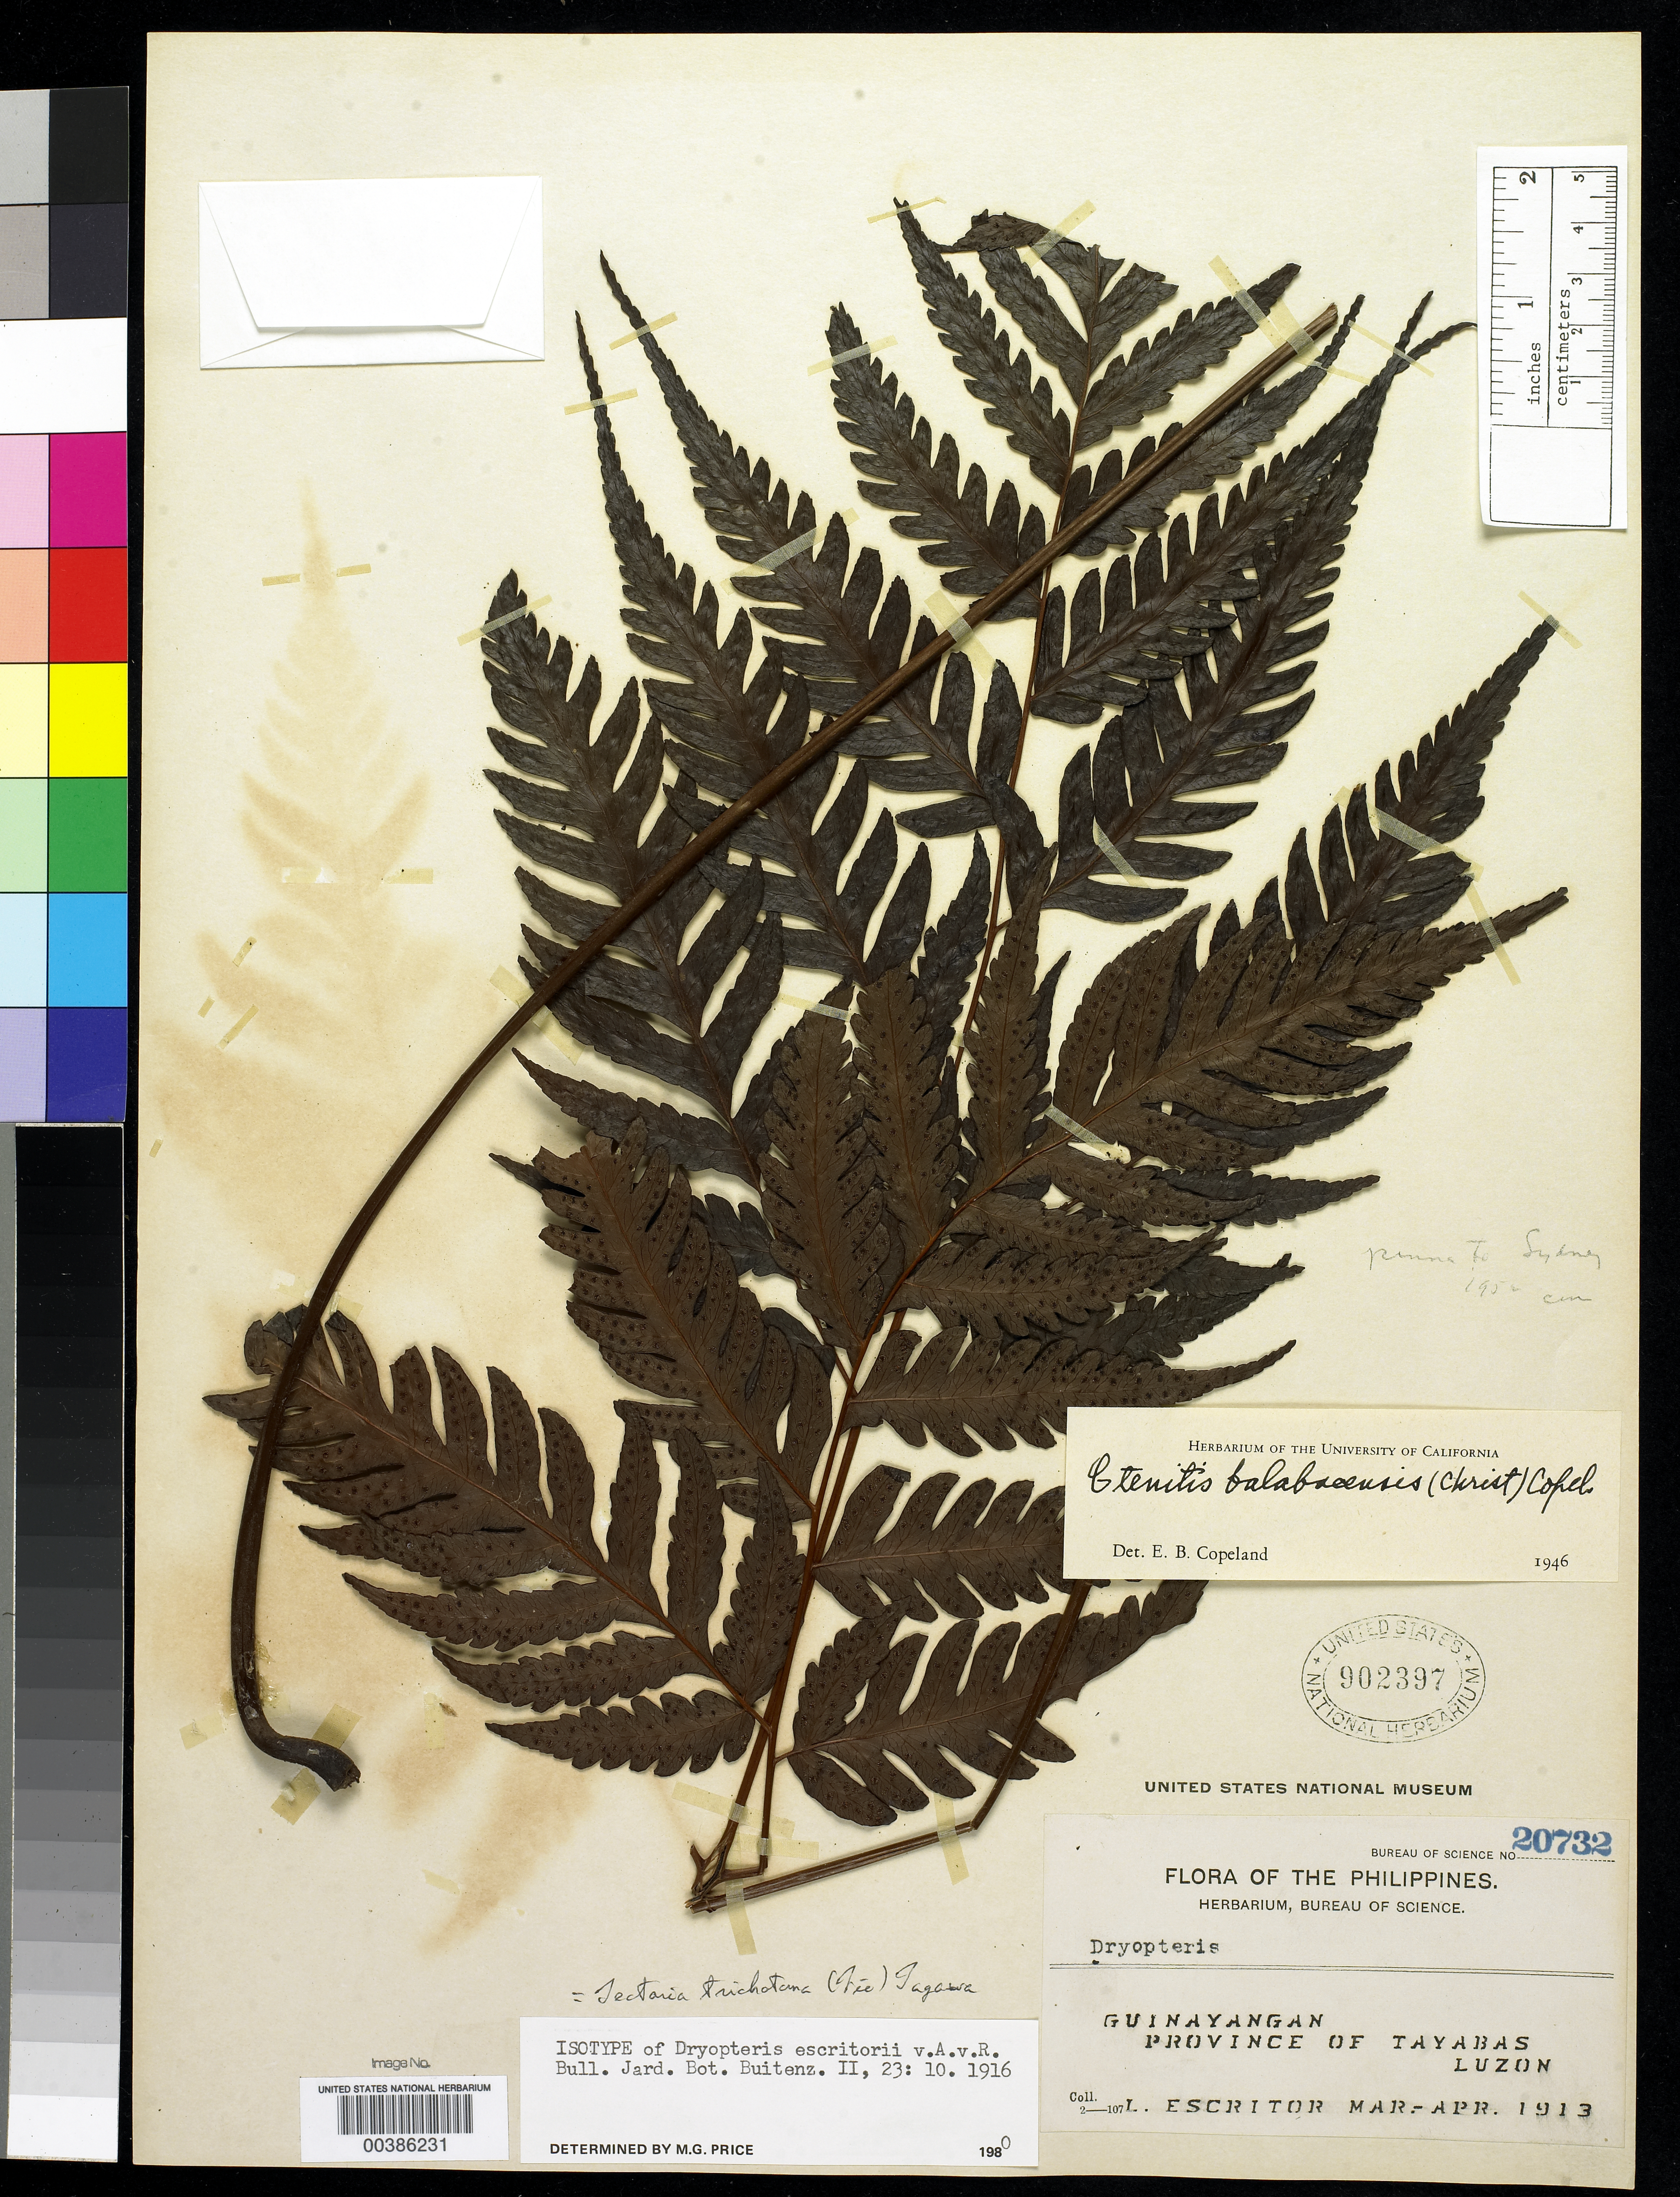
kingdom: Plantae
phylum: Tracheophyta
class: Polypodiopsida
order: Polypodiales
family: Dryopteridaceae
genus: Dryopteris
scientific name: Dryopteris escritorii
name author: Alderw.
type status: Isotype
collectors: L. Escritor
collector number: Bur. Sci. 20732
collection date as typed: Apr 1913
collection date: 1913-04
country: Philippines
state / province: Calabarzon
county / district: Quezon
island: Luzon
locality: Guinayangan. Tayabas.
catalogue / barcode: US 902397